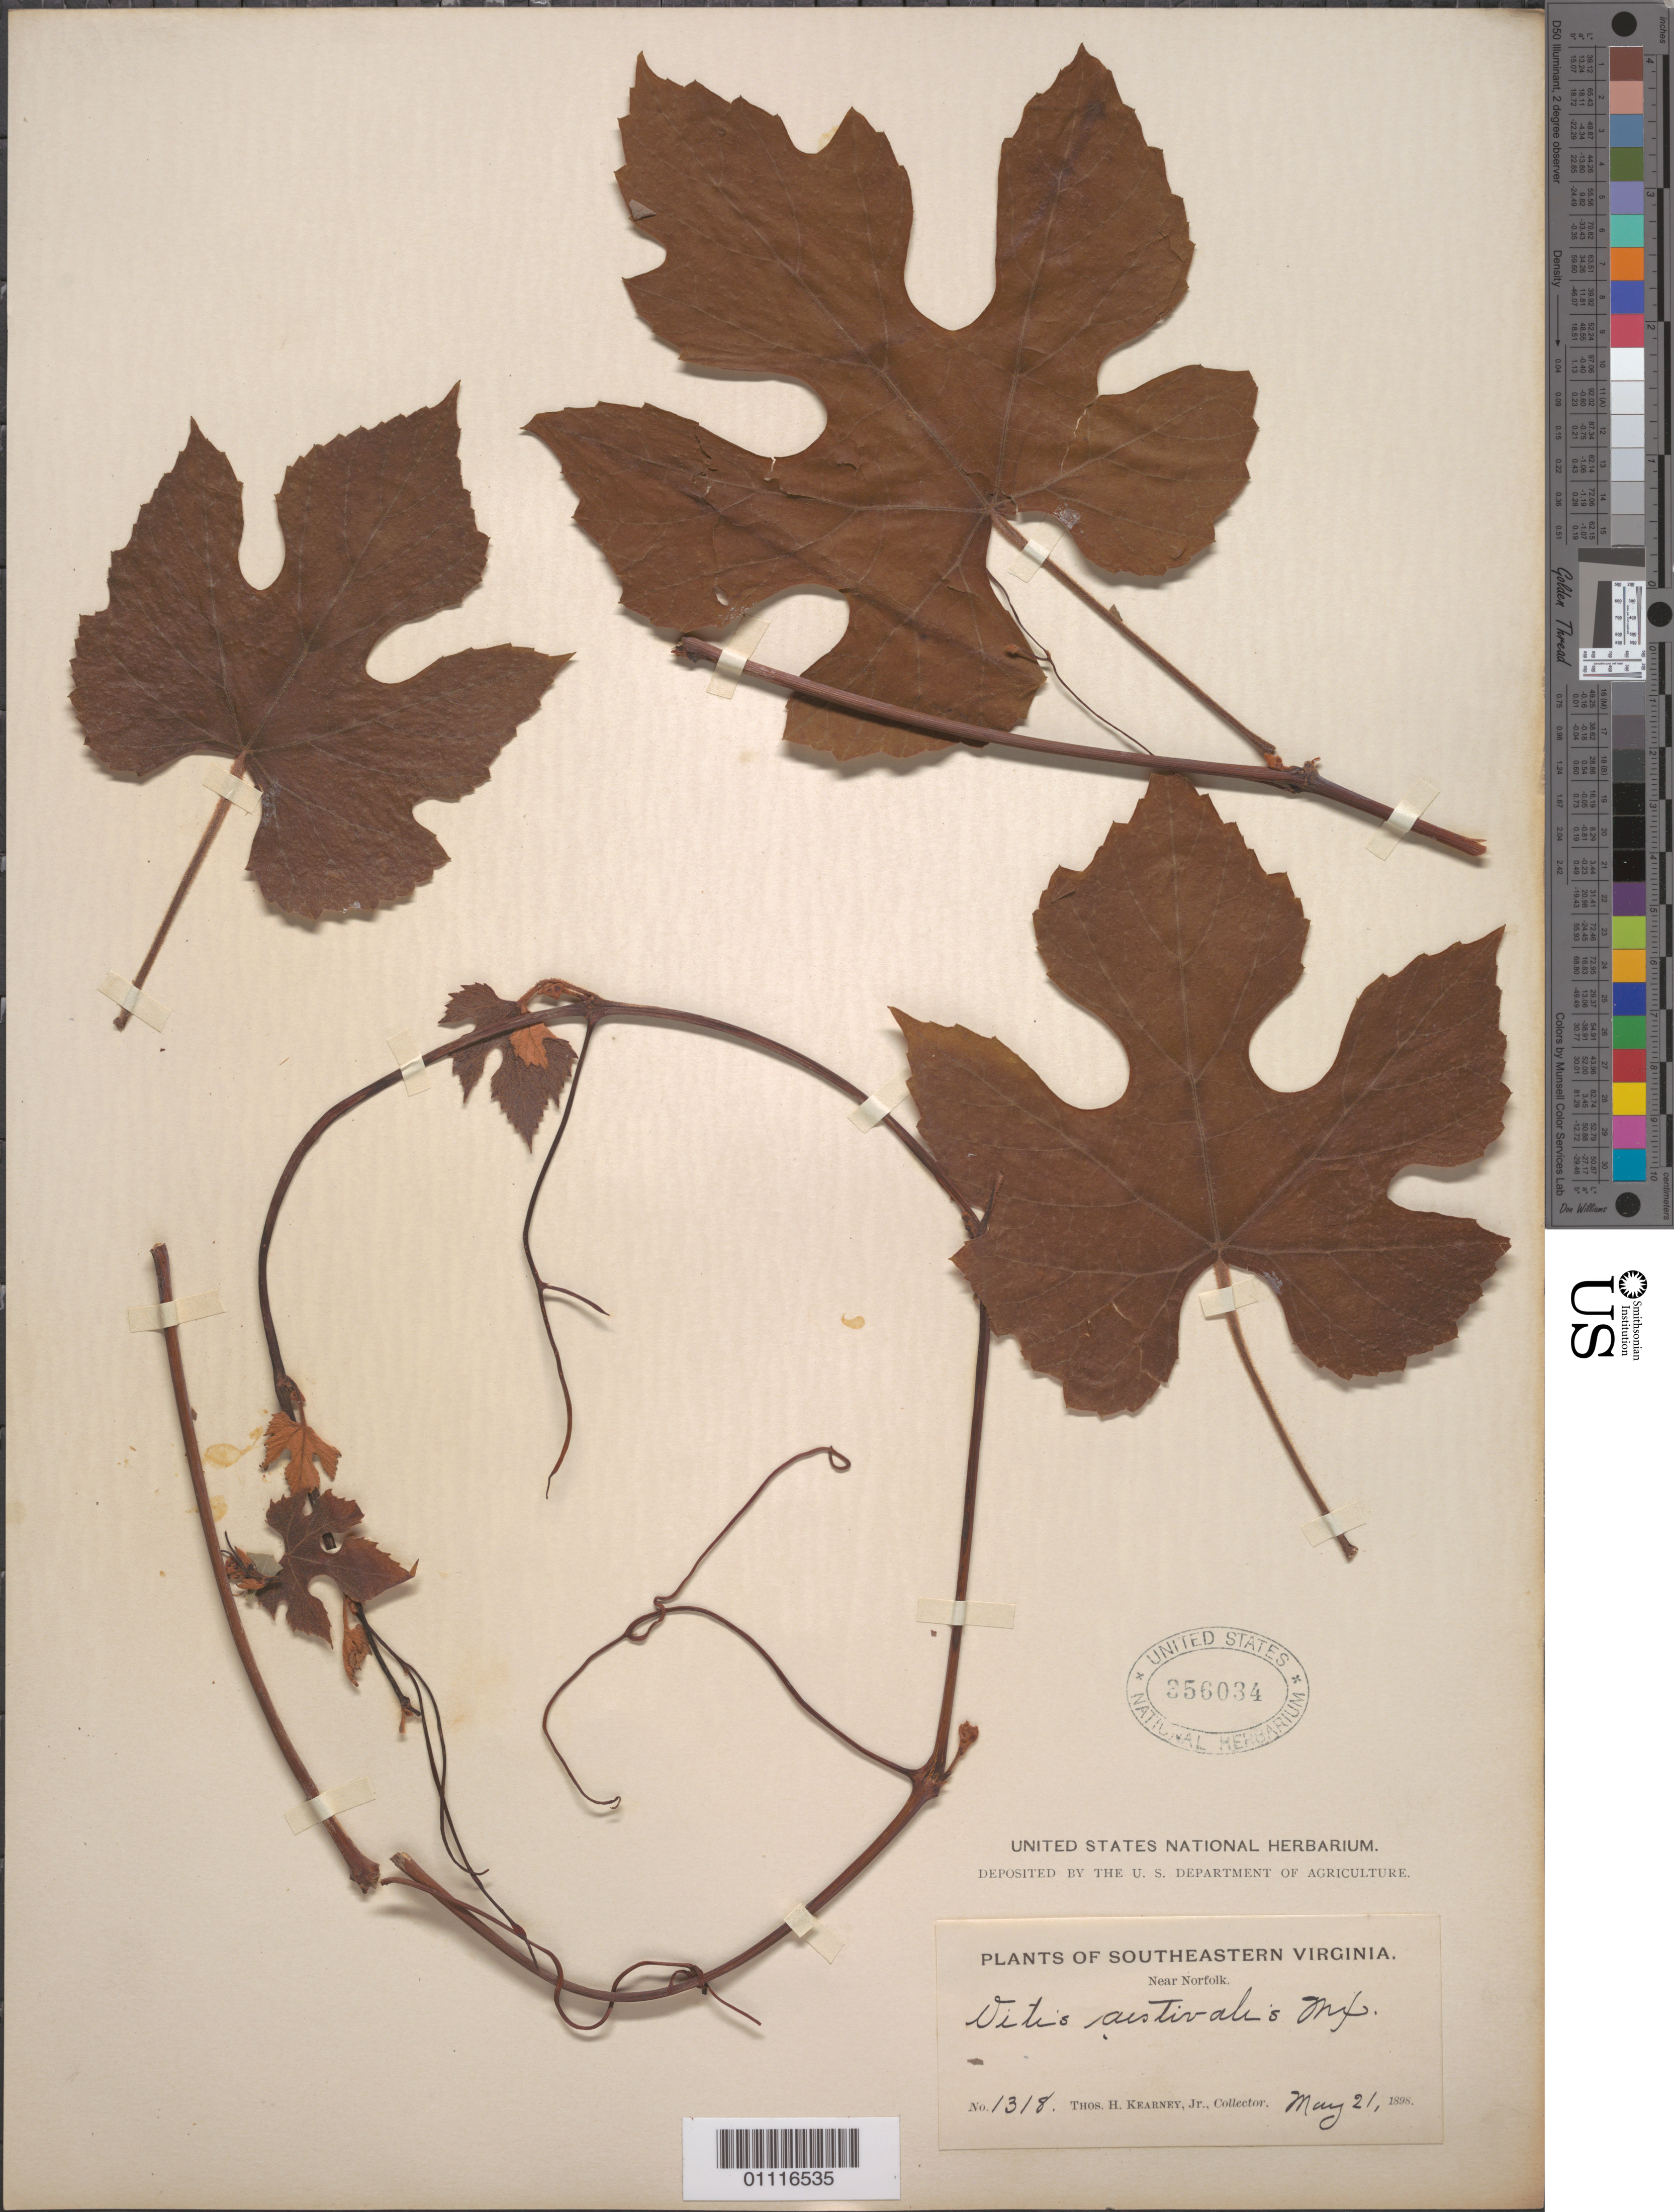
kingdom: Plantae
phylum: Tracheophyta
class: Magnoliopsida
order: Vitales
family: Vitaceae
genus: Vitis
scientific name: Vitis aestivalis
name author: Michx.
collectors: T. H. Kearney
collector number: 1318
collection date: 1898-05-21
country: United States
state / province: Virginia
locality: Near Norfolk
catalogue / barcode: US 356034